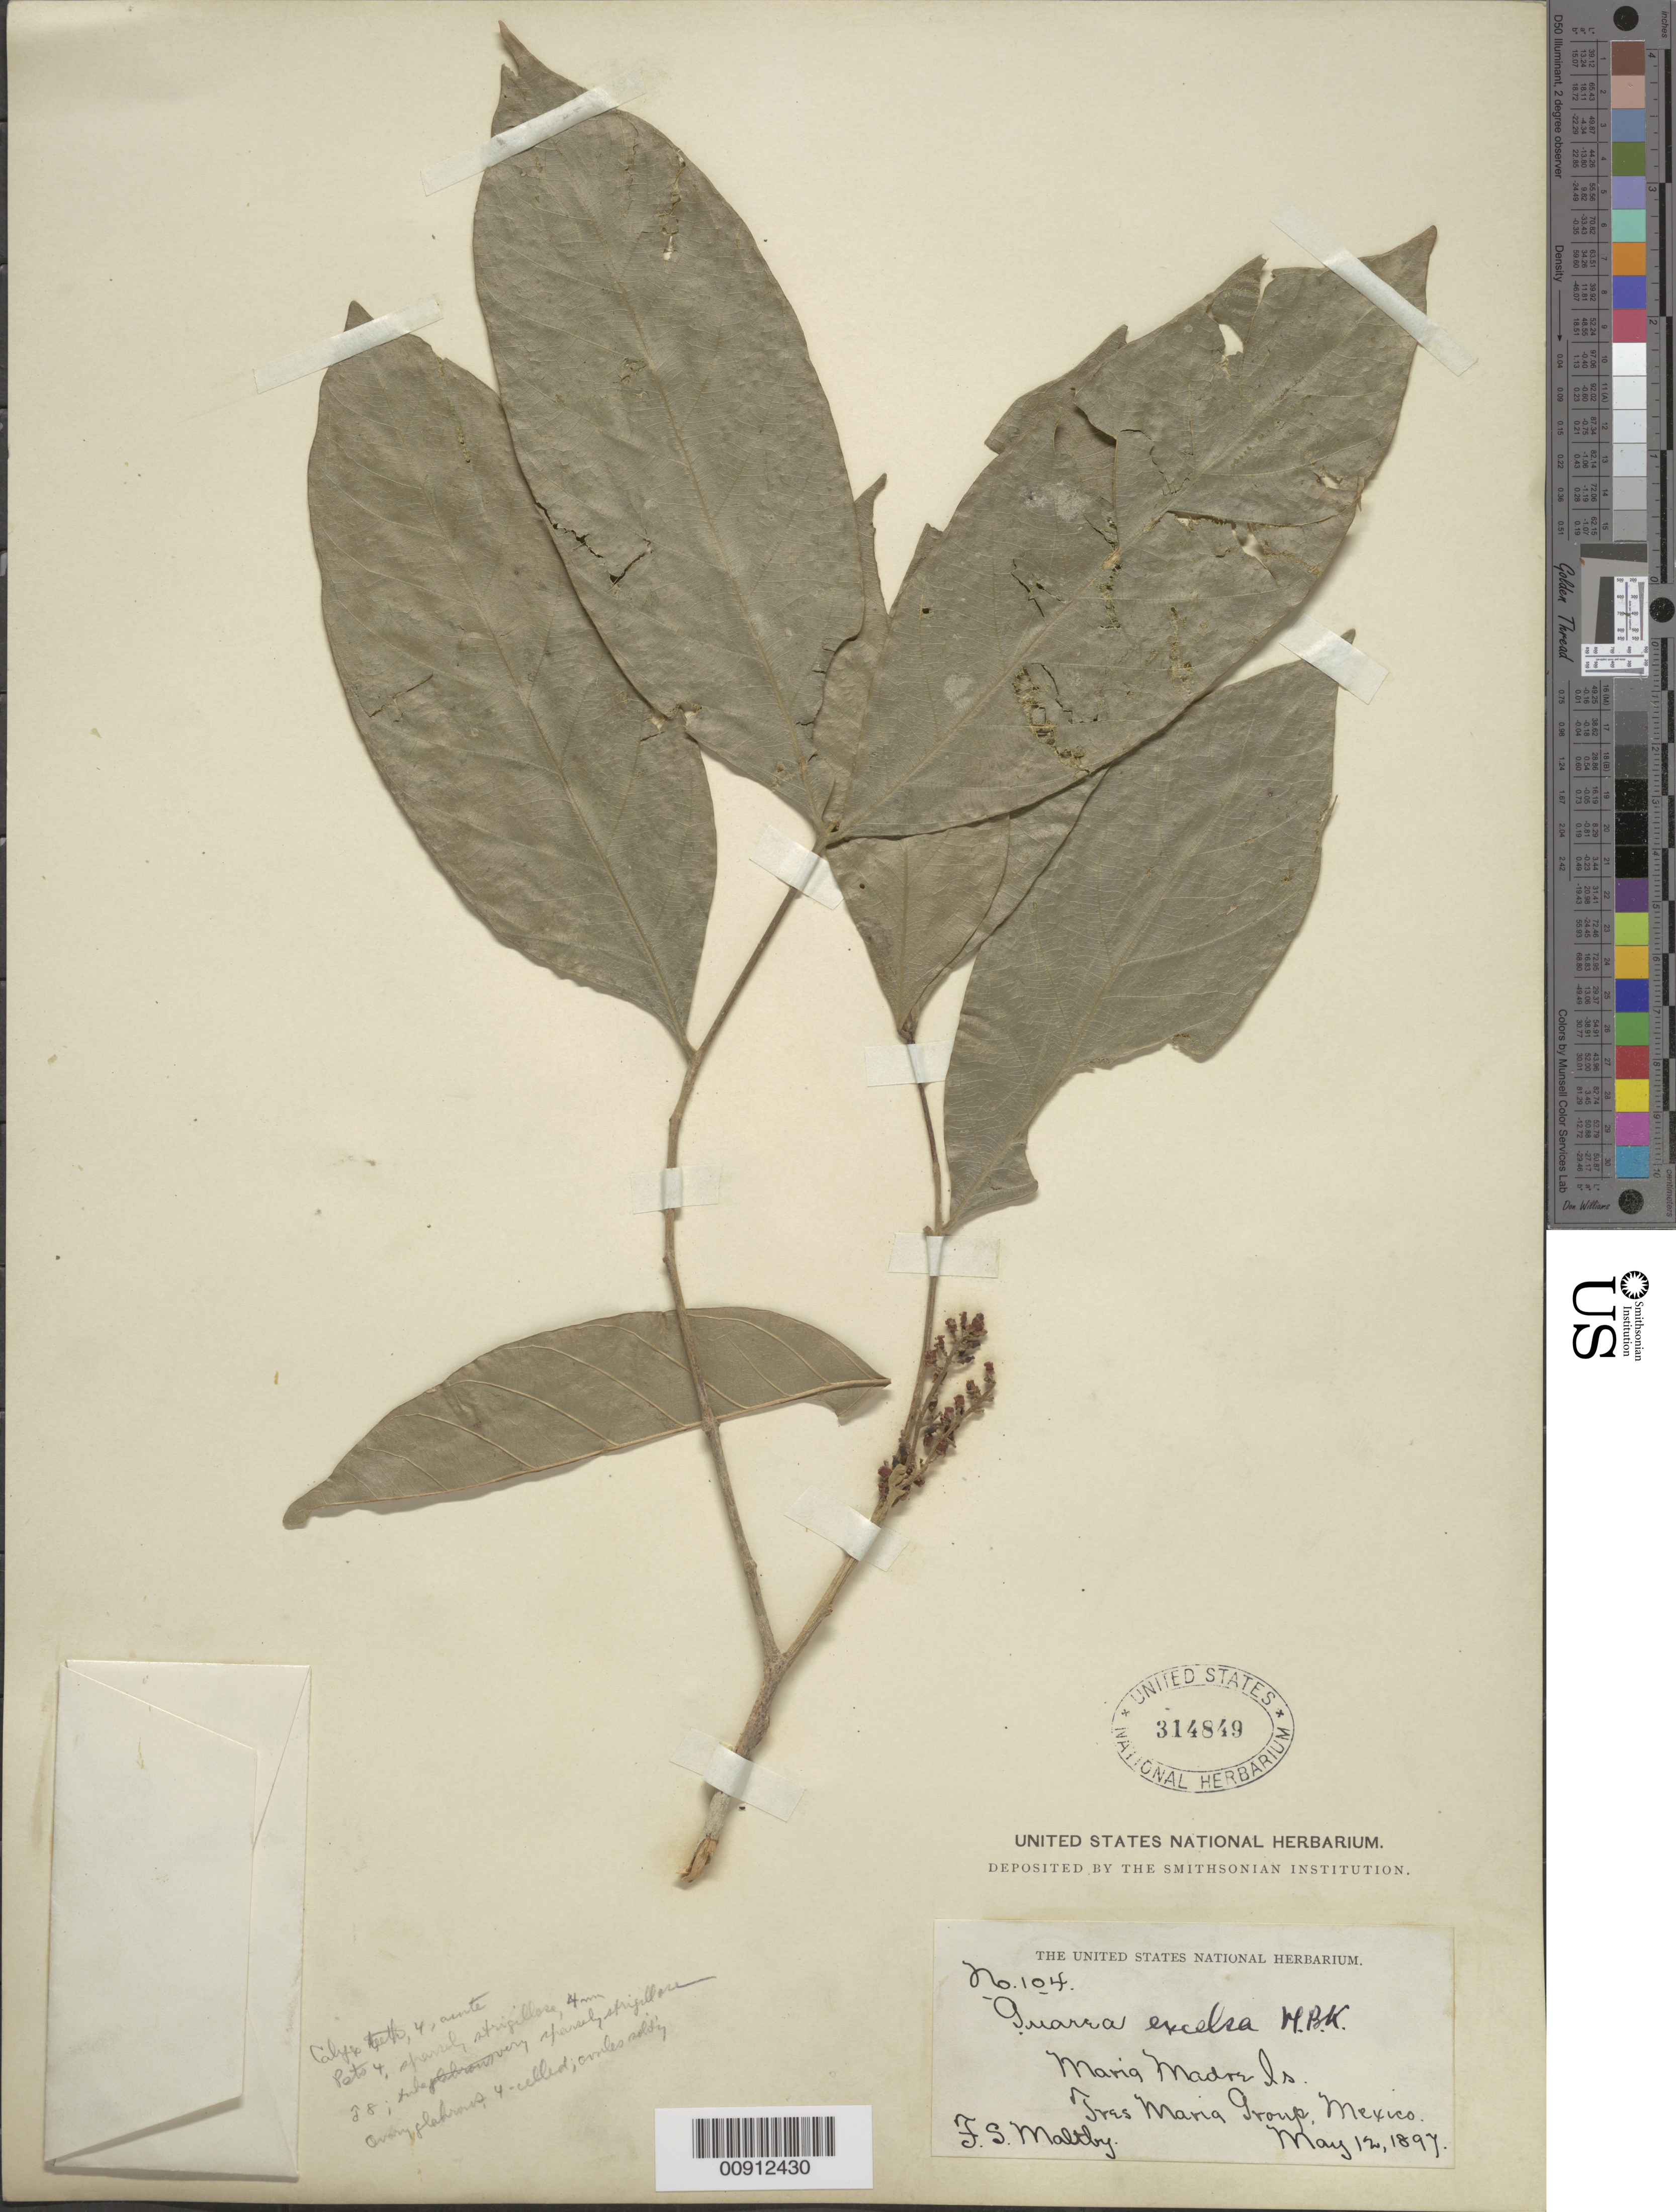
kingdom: Plantae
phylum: Tracheophyta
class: Magnoliopsida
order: Sapindales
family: Meliaceae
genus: Guarea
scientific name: Guarea excelsa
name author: Kunth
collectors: T. S. Maltby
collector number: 104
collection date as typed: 12 May 1897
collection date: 1897-05-12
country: Mexico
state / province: Nayarit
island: Maria Madre I.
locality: Maria Madre Is., Tres Marias Group.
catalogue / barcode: US 314849